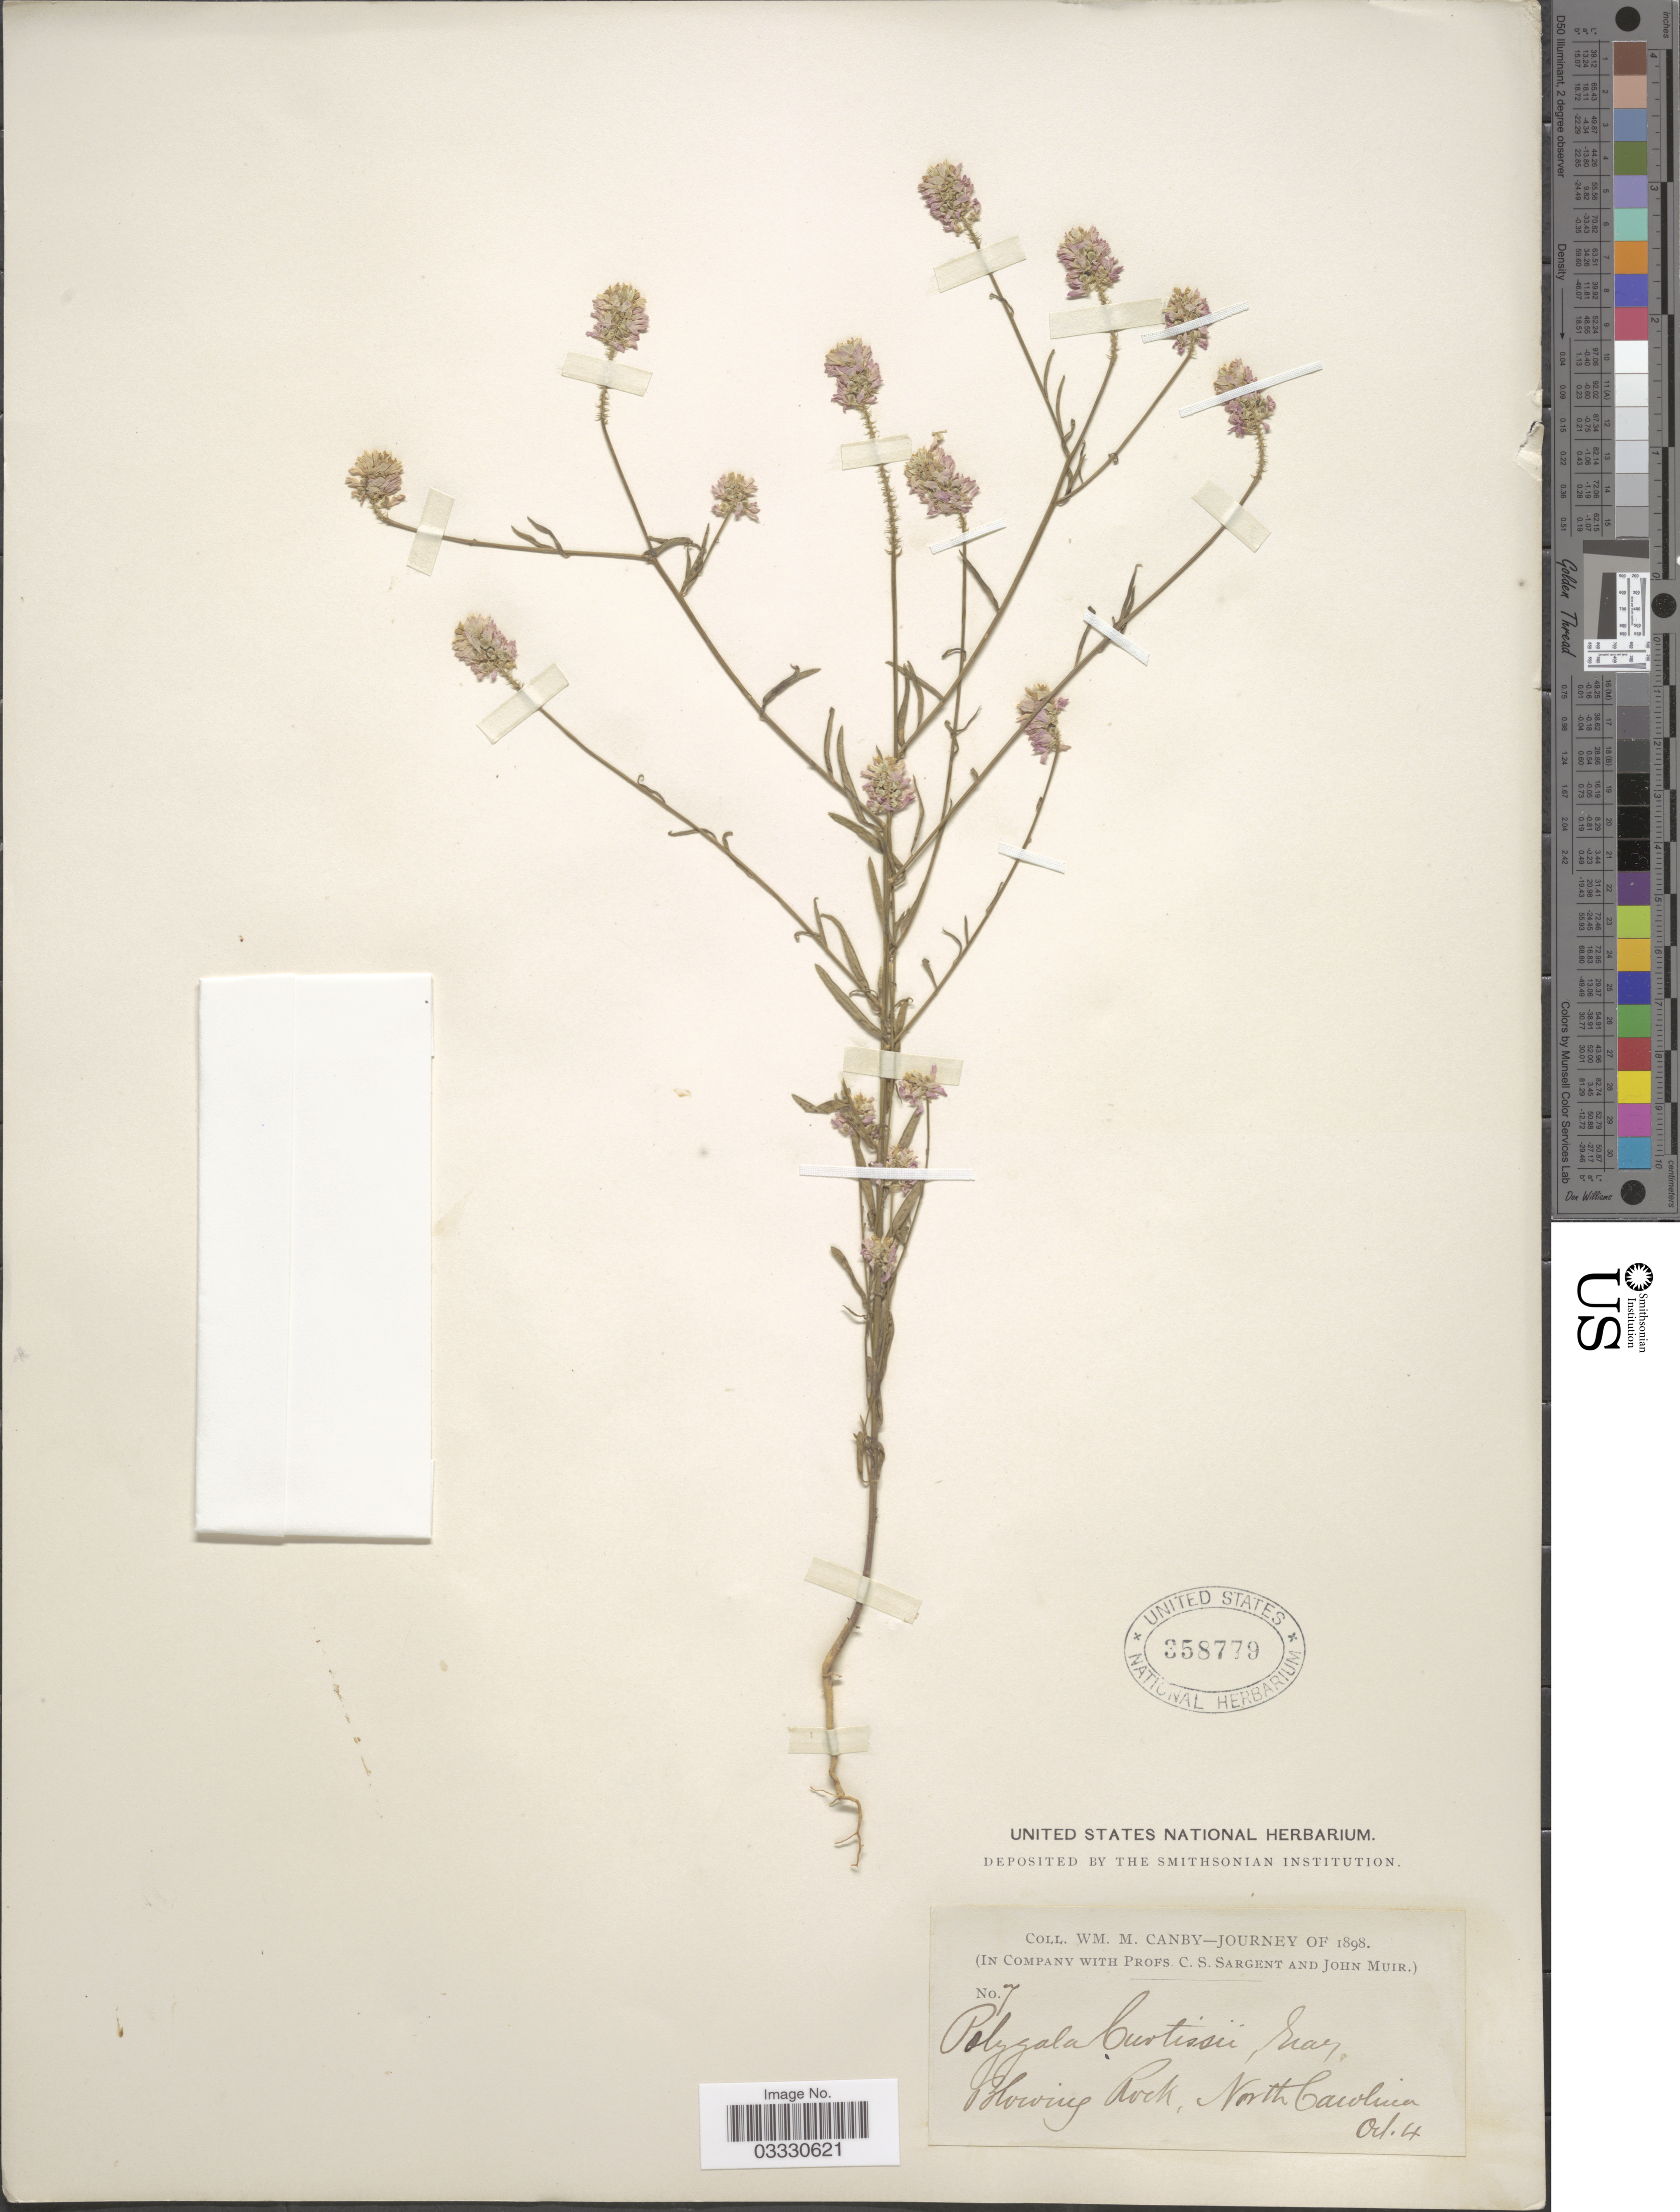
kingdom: Plantae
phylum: Tracheophyta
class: Magnoliopsida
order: Fabales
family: Polygalaceae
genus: Polygala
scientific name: Polygala curtissii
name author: A. Gray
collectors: W. M. Canby, C. S. Sargent & J. Muir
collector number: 7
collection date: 1898-10-04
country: United States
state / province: North Carolina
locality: Blowing Rock.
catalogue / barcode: US 358779